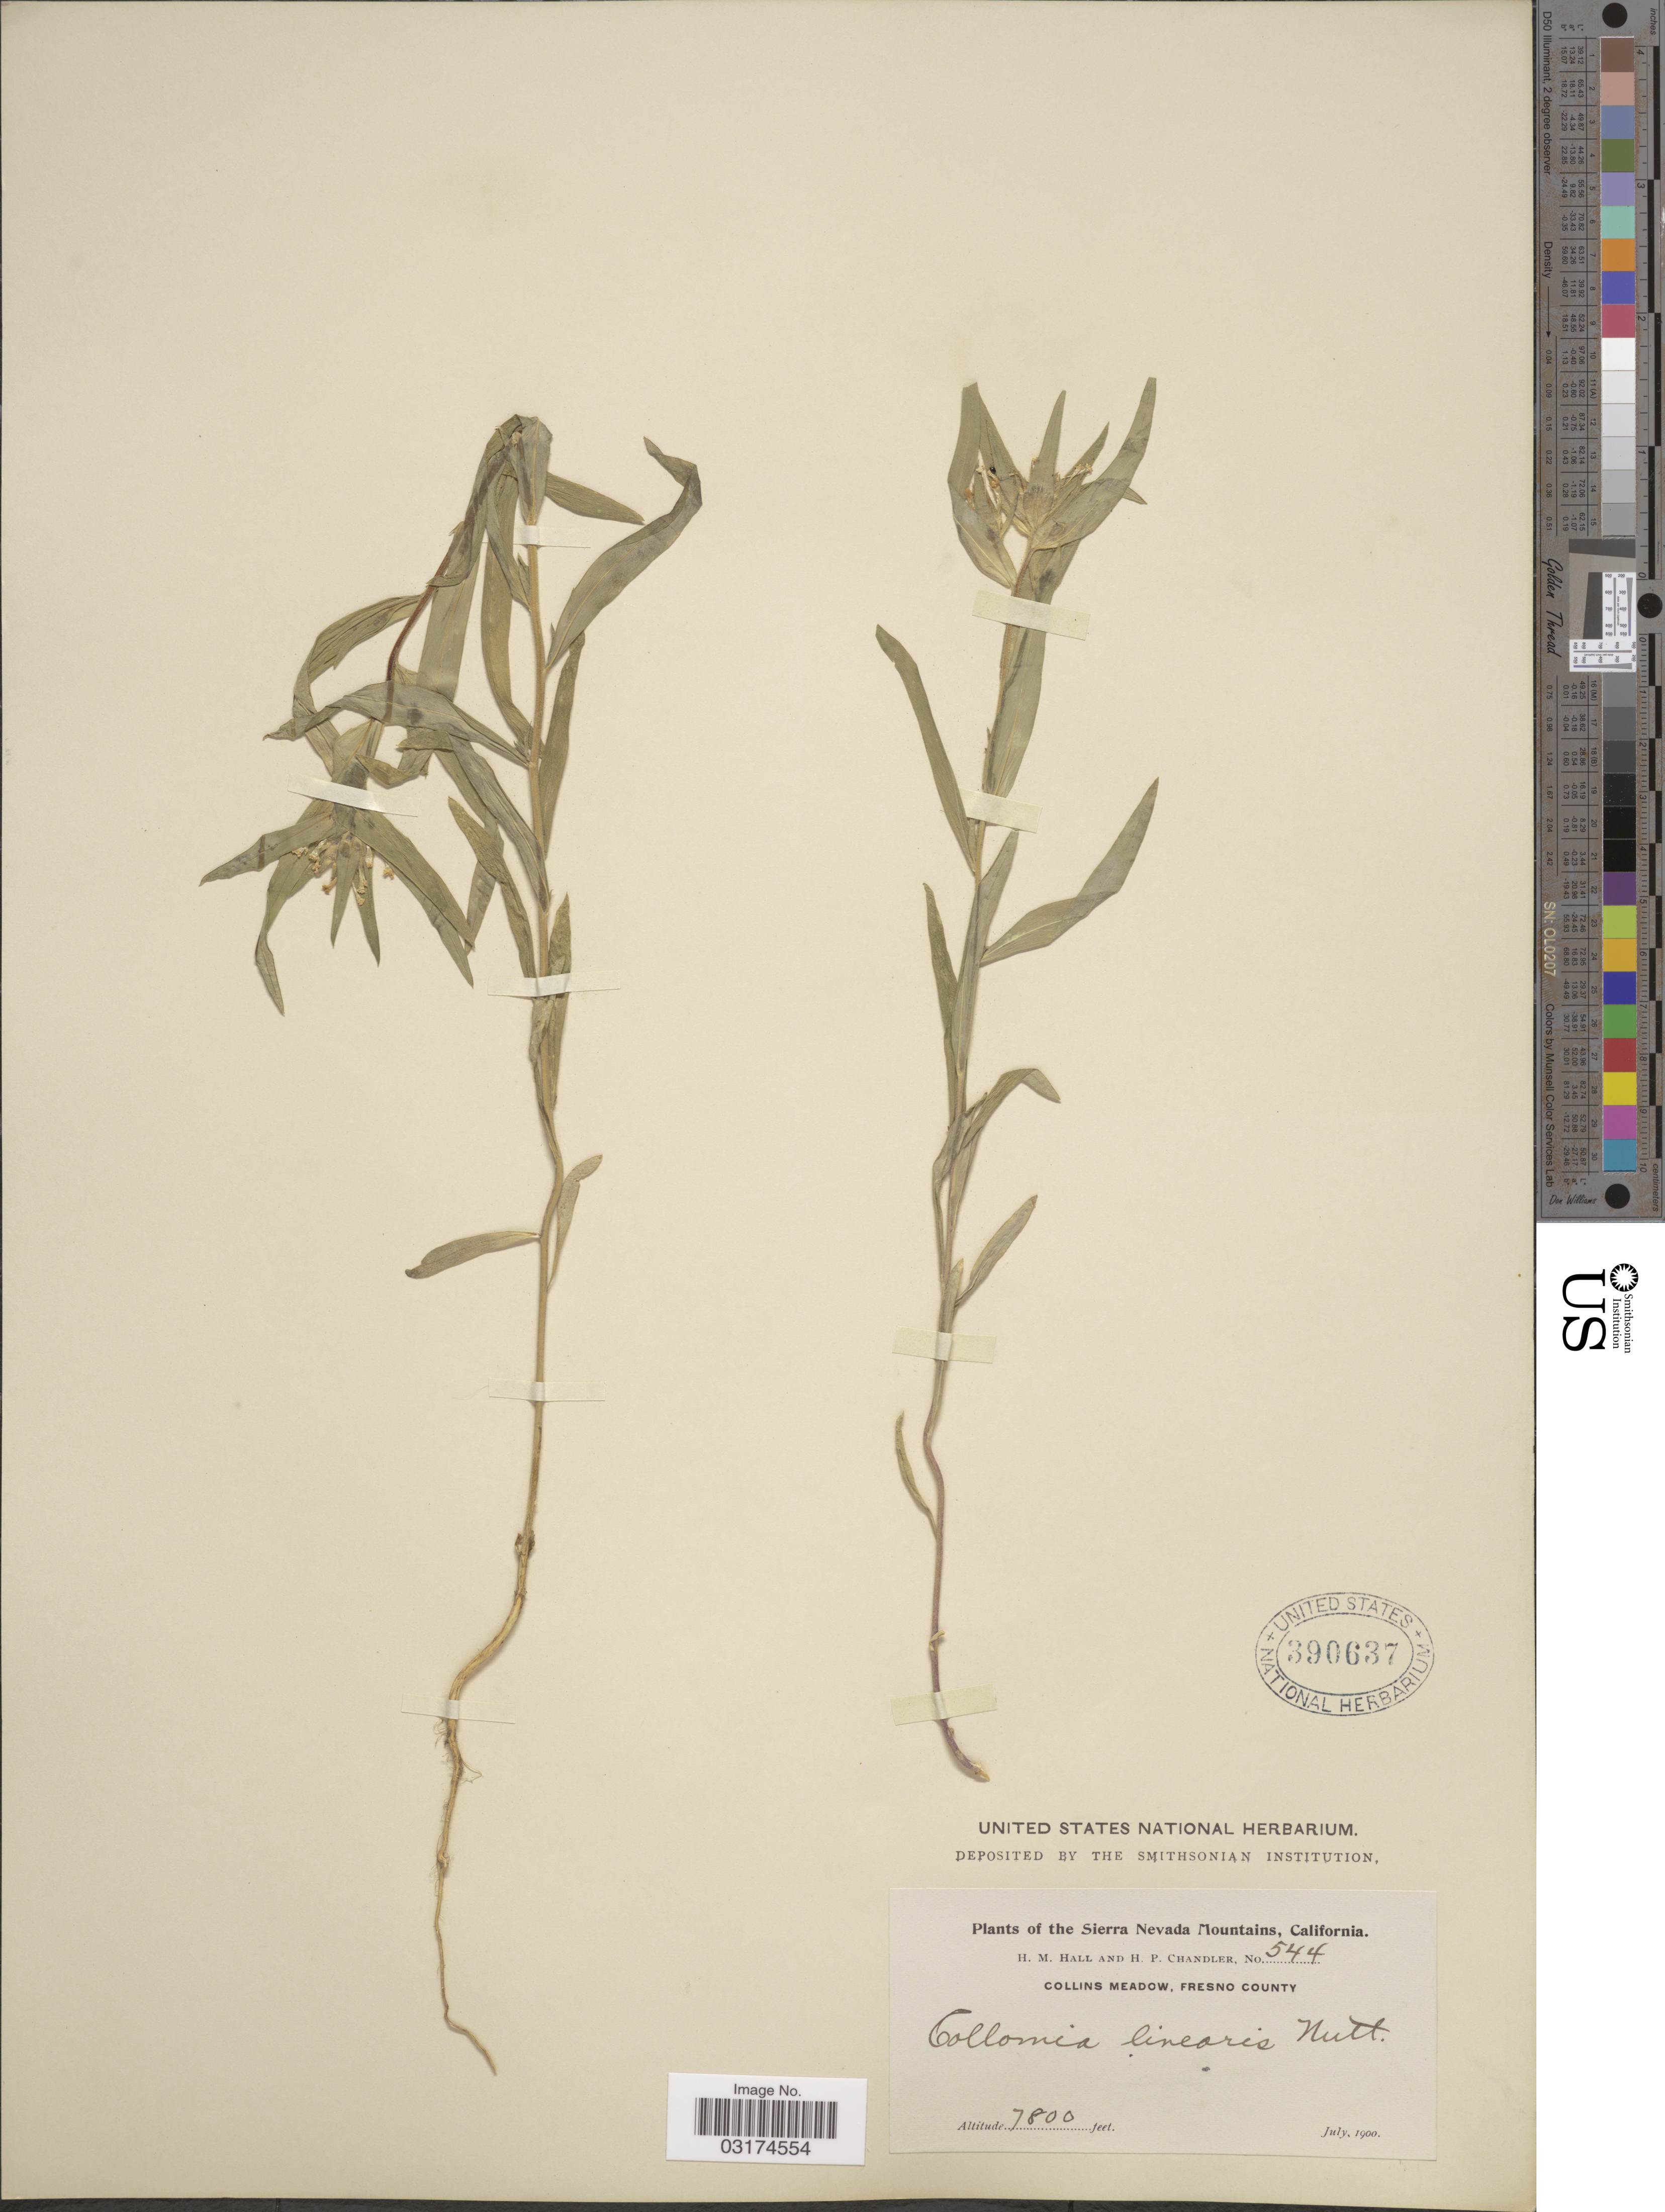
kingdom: Plantae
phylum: Tracheophyta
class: Magnoliopsida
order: Ericales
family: Polemoniaceae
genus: Collomia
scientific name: Collomia linearis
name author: Nutt.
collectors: H. M. Hall & H. Chandler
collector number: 544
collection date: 1900-07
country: United States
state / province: California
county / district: Fresno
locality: Collins Meadow, Fresno County. Sierra Nevada Mountains.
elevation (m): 2377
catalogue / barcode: US 390637